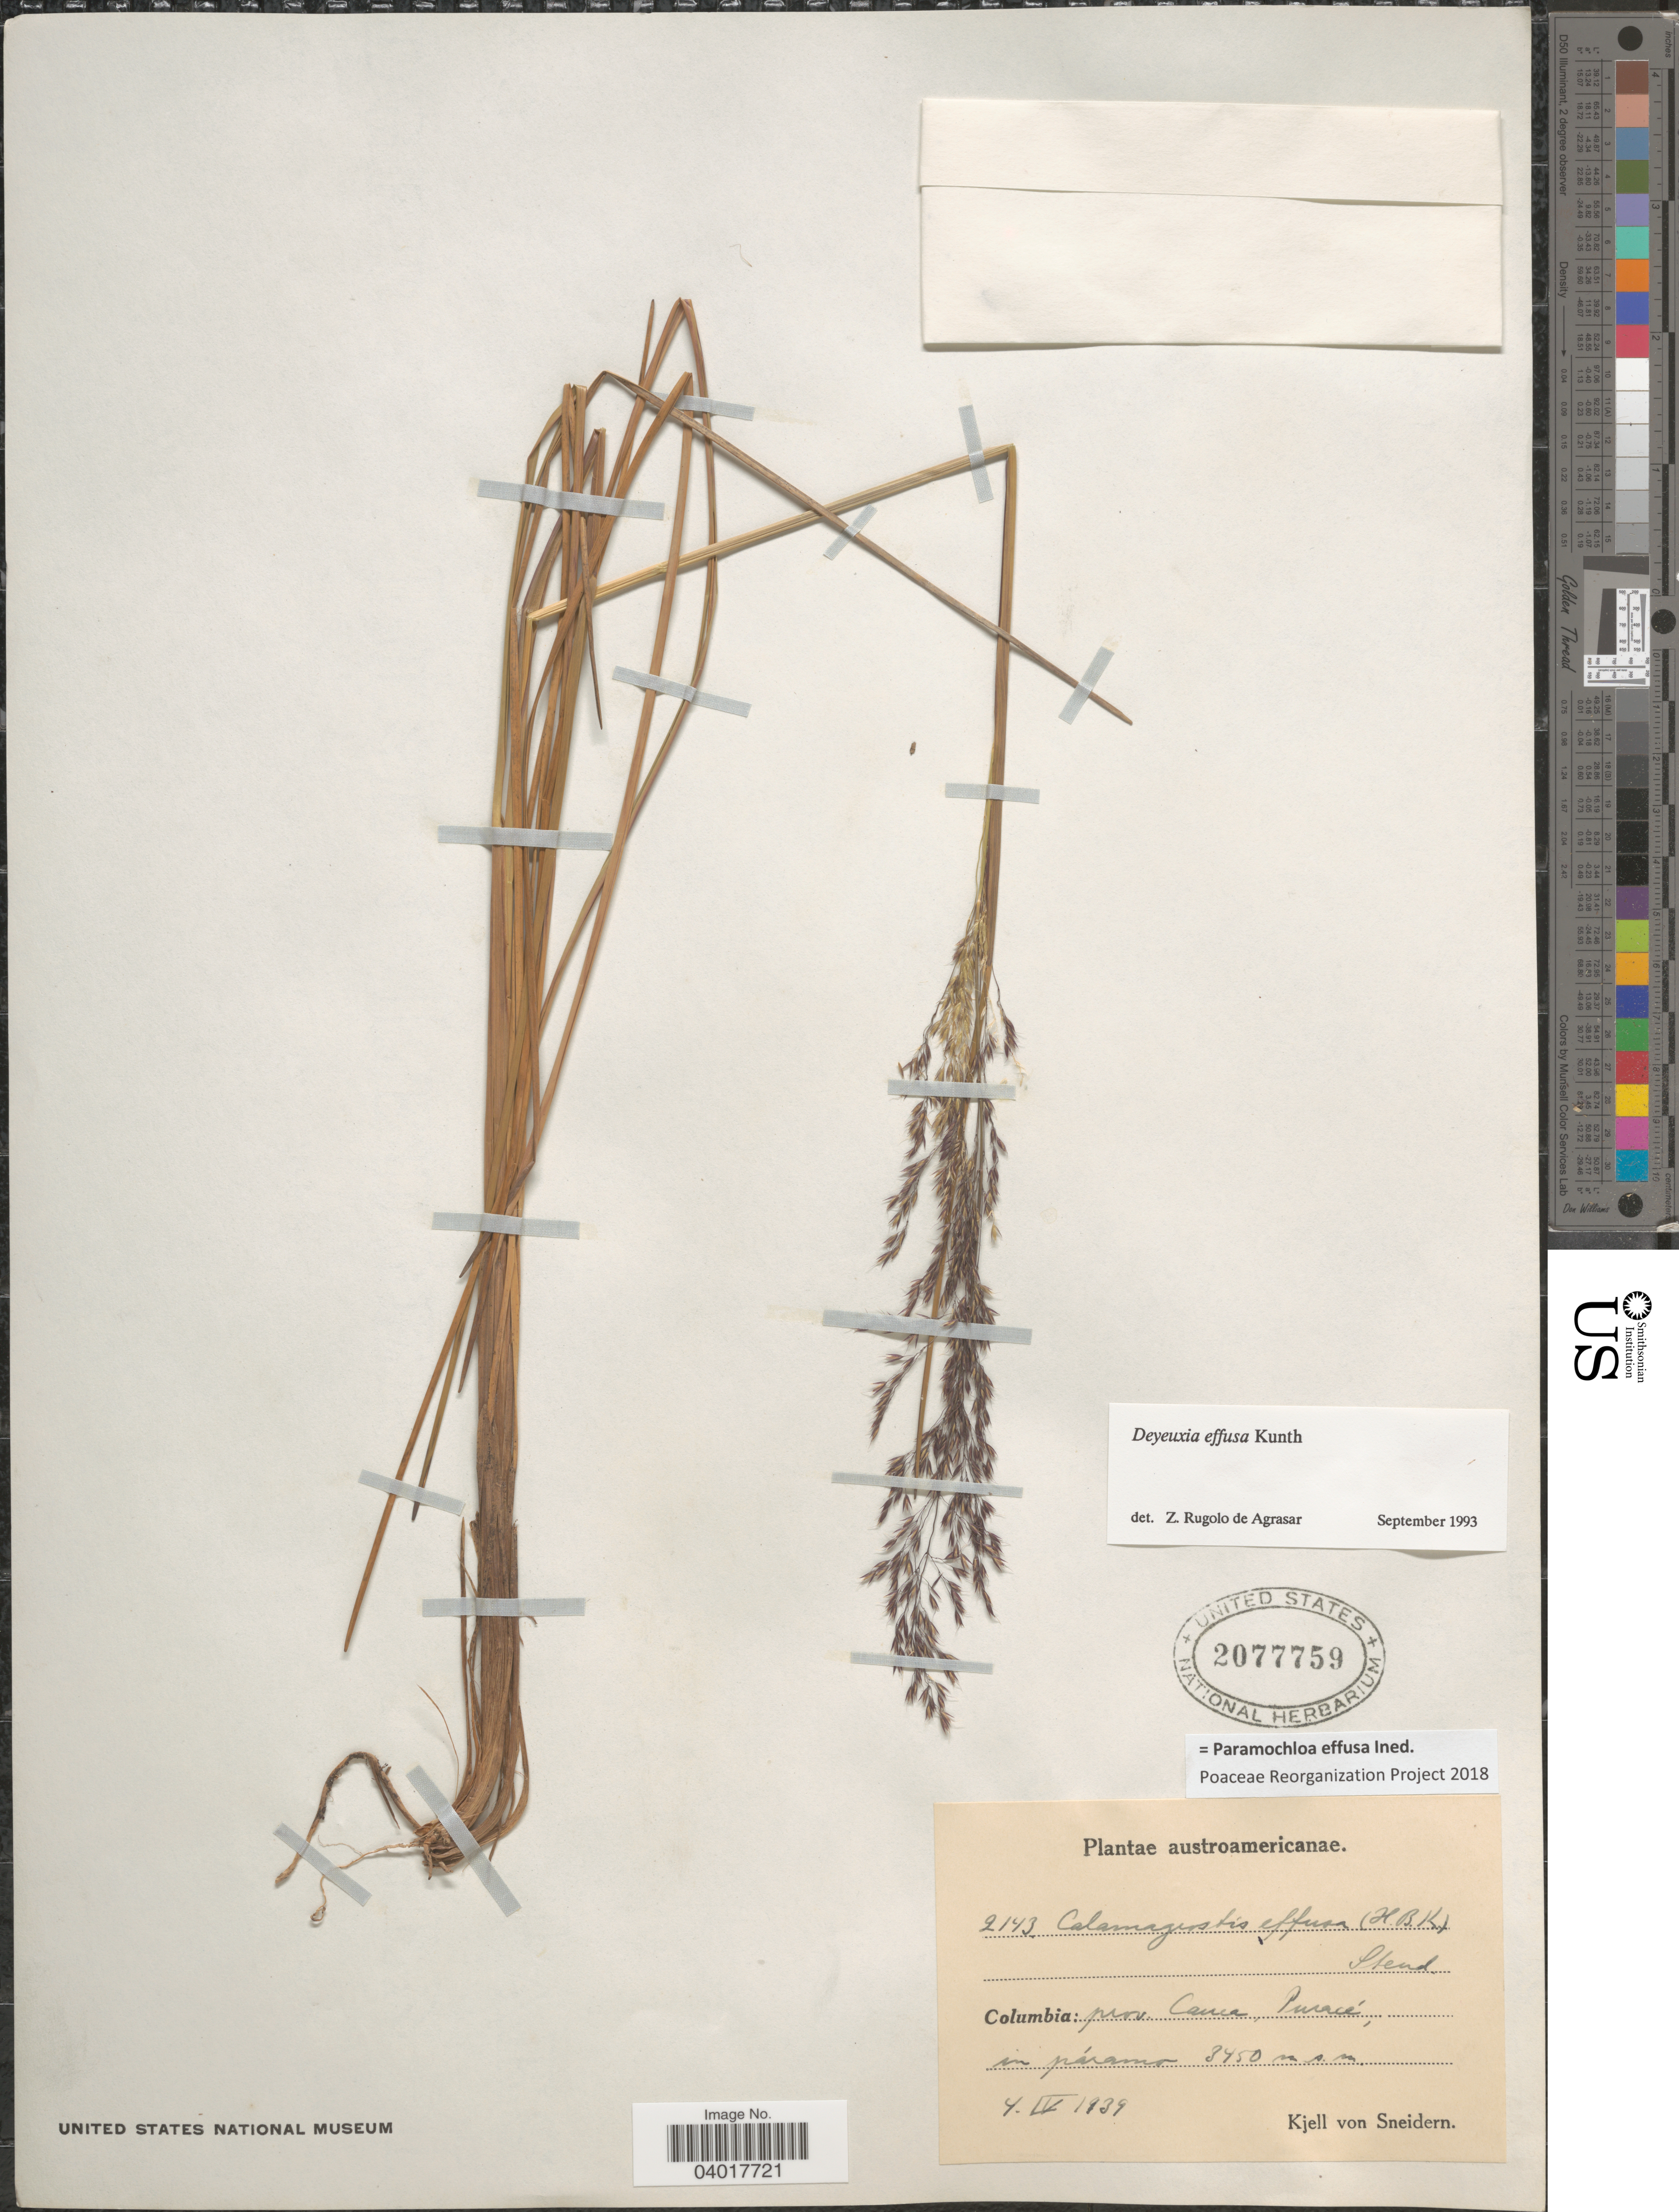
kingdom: Plantae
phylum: Tracheophyta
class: Liliopsida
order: Poales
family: Poaceae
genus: Paramochloa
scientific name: Paramochloa effusa ined.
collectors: K. von Sneidern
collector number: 2143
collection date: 1939-04-04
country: Colombia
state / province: Cauca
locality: Puracé, in páramo.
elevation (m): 3450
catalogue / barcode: US 2077759